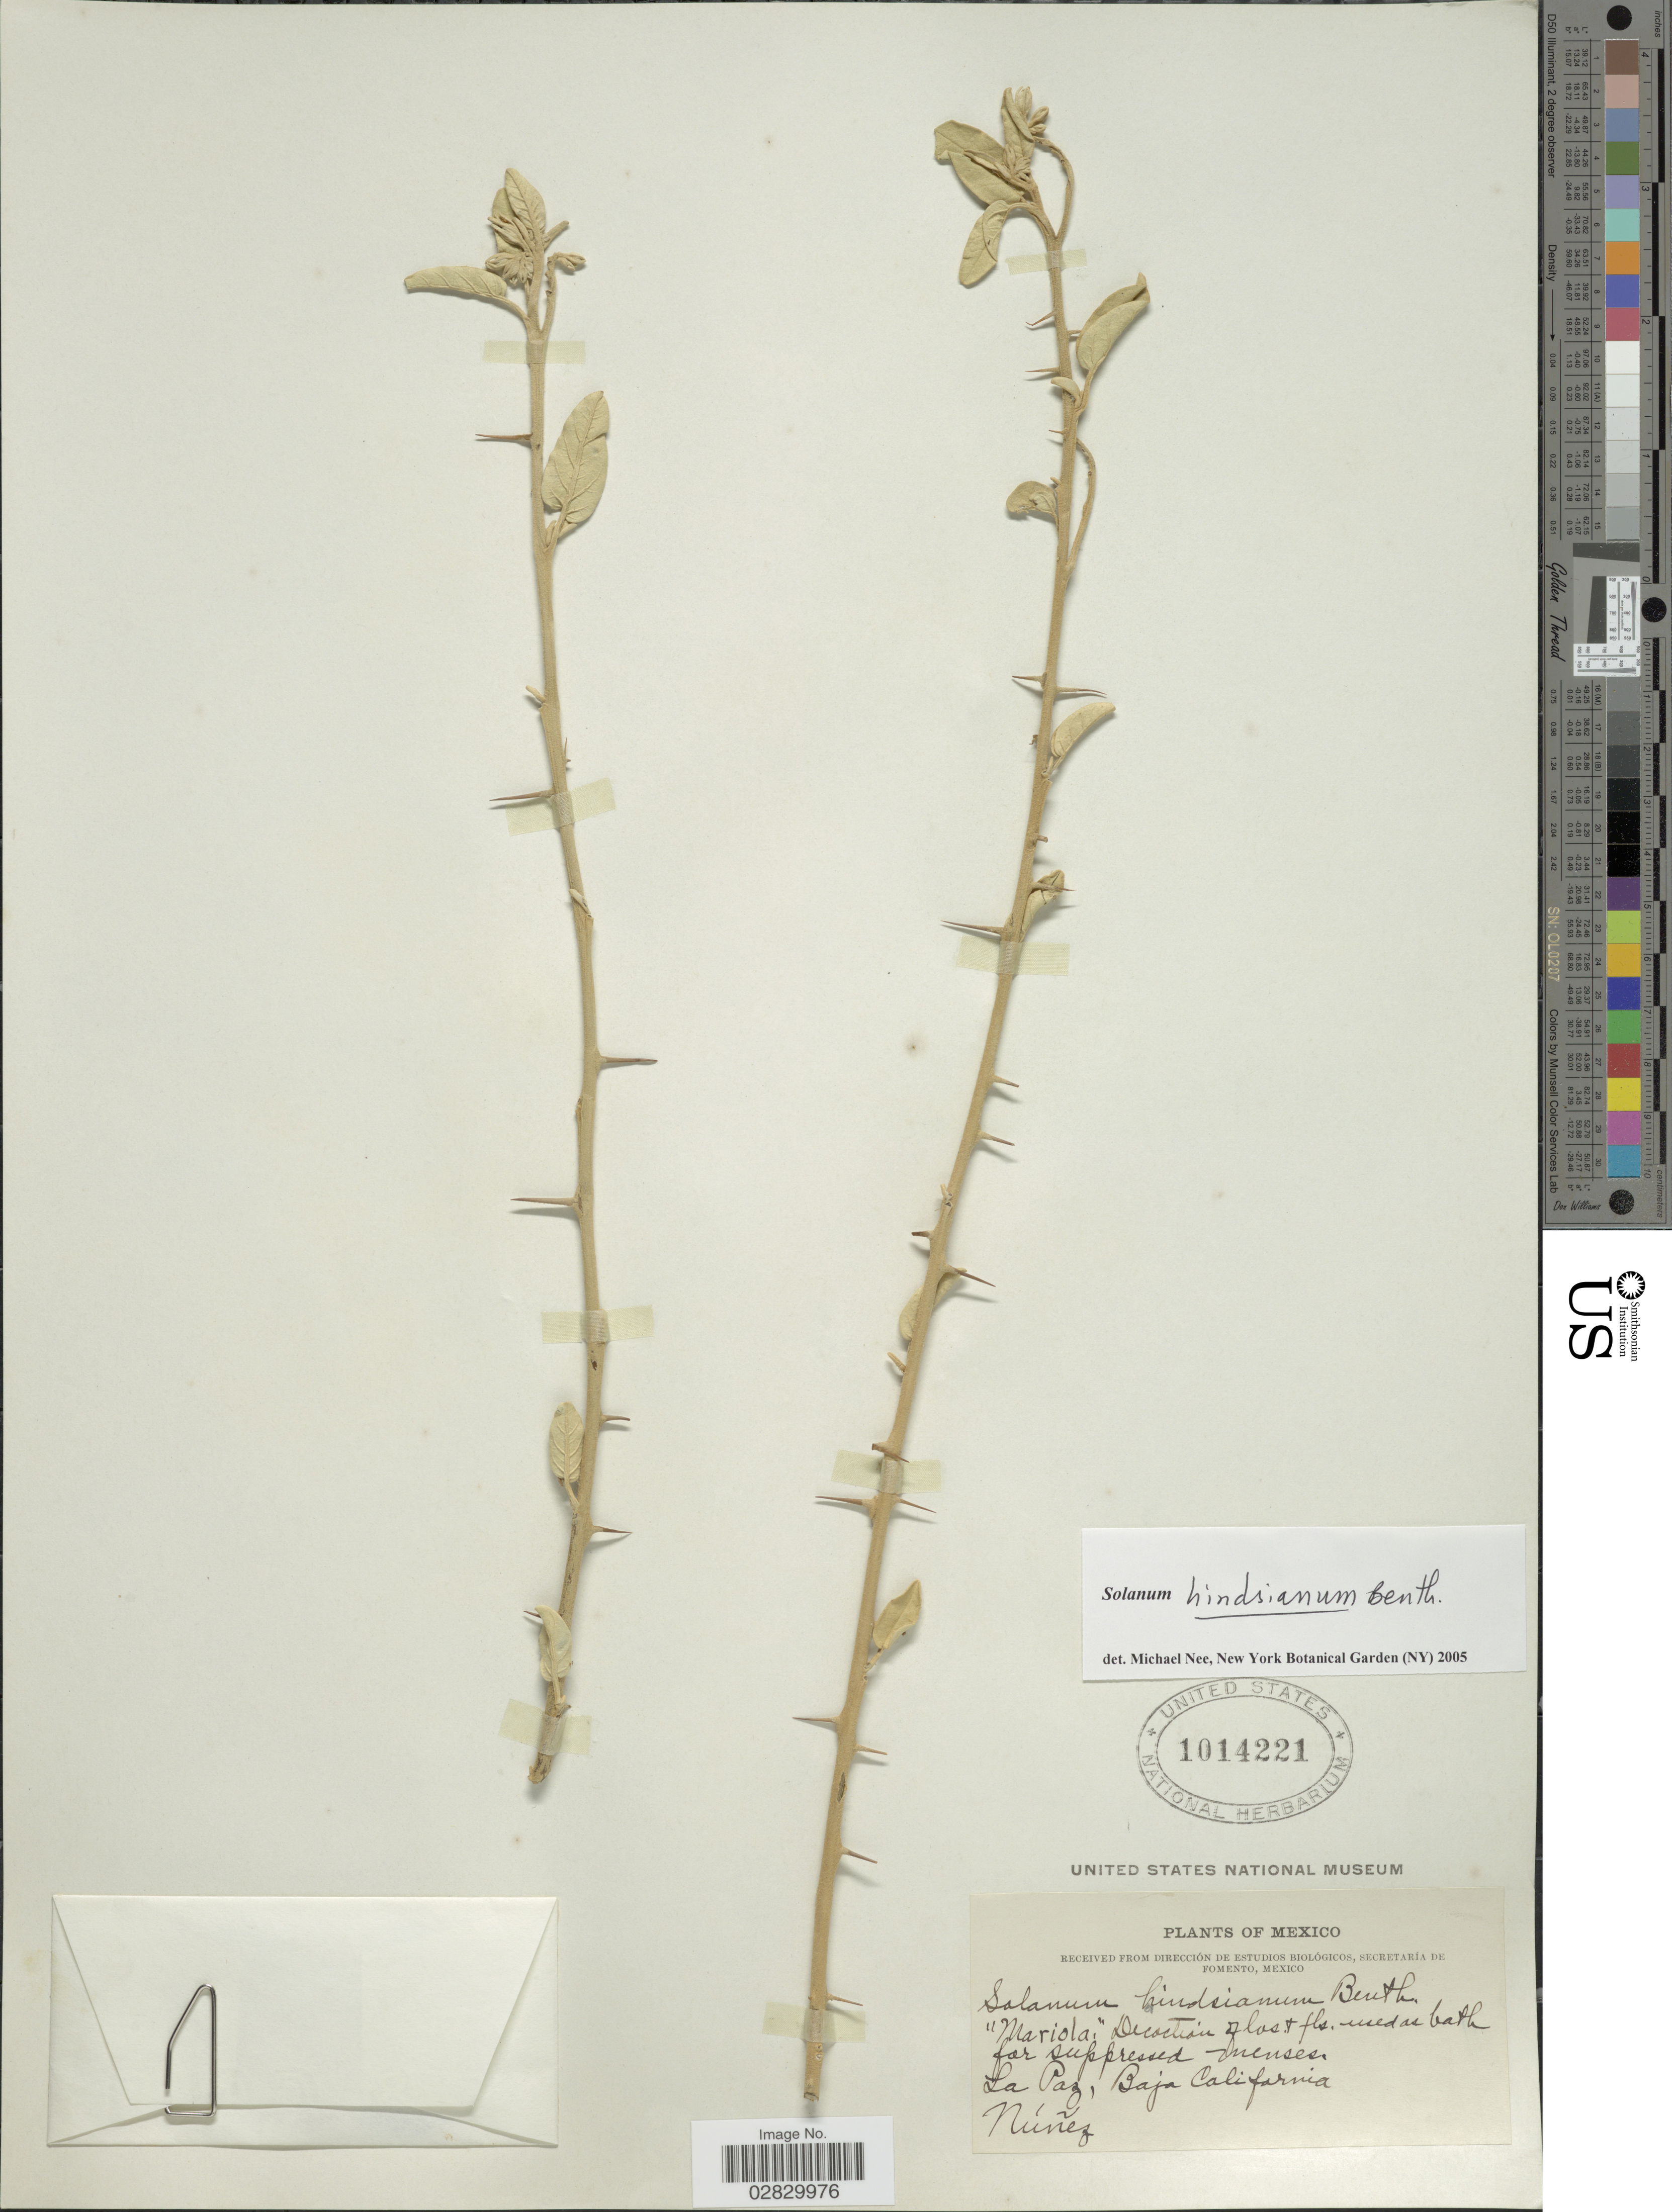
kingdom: Plantae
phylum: Tracheophyta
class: Magnoliopsida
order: Solanales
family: Solanaceae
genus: Solanum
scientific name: Solanum hindsianum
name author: Benth.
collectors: Nunez, --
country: Mexico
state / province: Baja California Sur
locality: La Paz.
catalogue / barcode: US 1014221